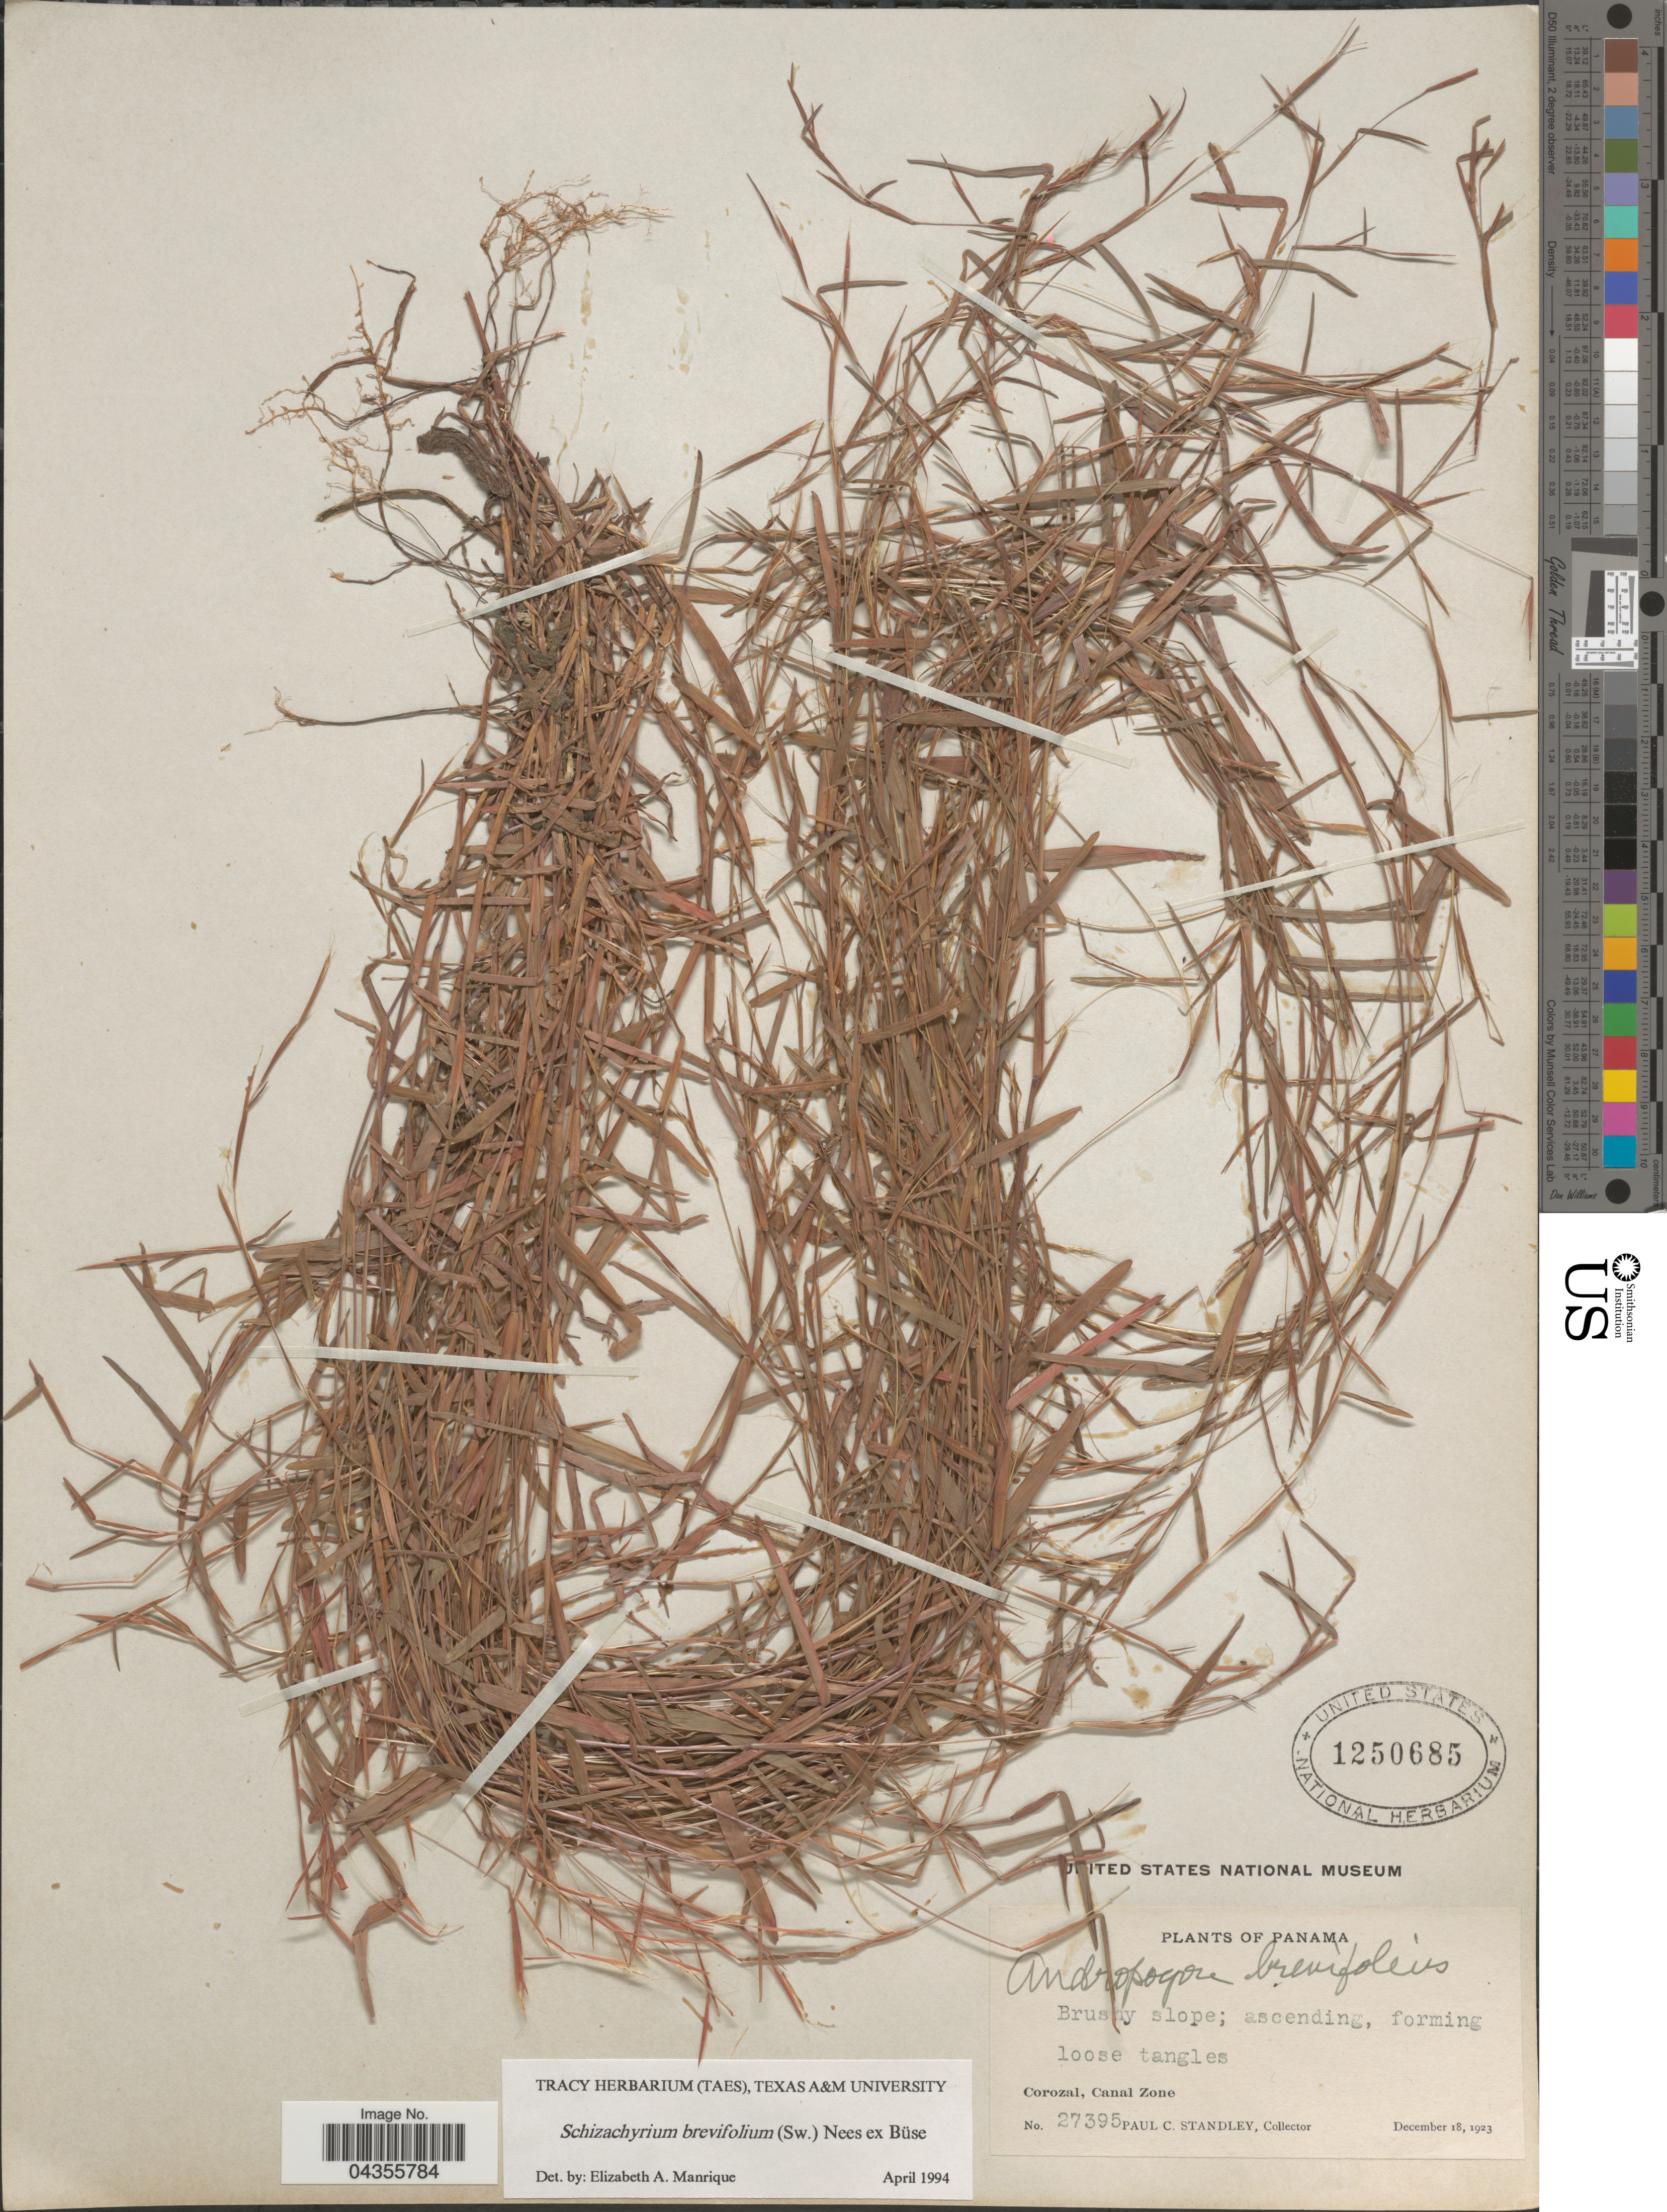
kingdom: Plantae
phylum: Tracheophyta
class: Liliopsida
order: Poales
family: Poaceae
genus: Schizachyrium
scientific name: Schizachyrium brevifolium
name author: (Sw.) Nees ex Büse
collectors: P. C. Standley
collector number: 27395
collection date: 1923-12-18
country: Panama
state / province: Colón / Panamá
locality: Corozal, Canal Zone.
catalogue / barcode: US 1250685